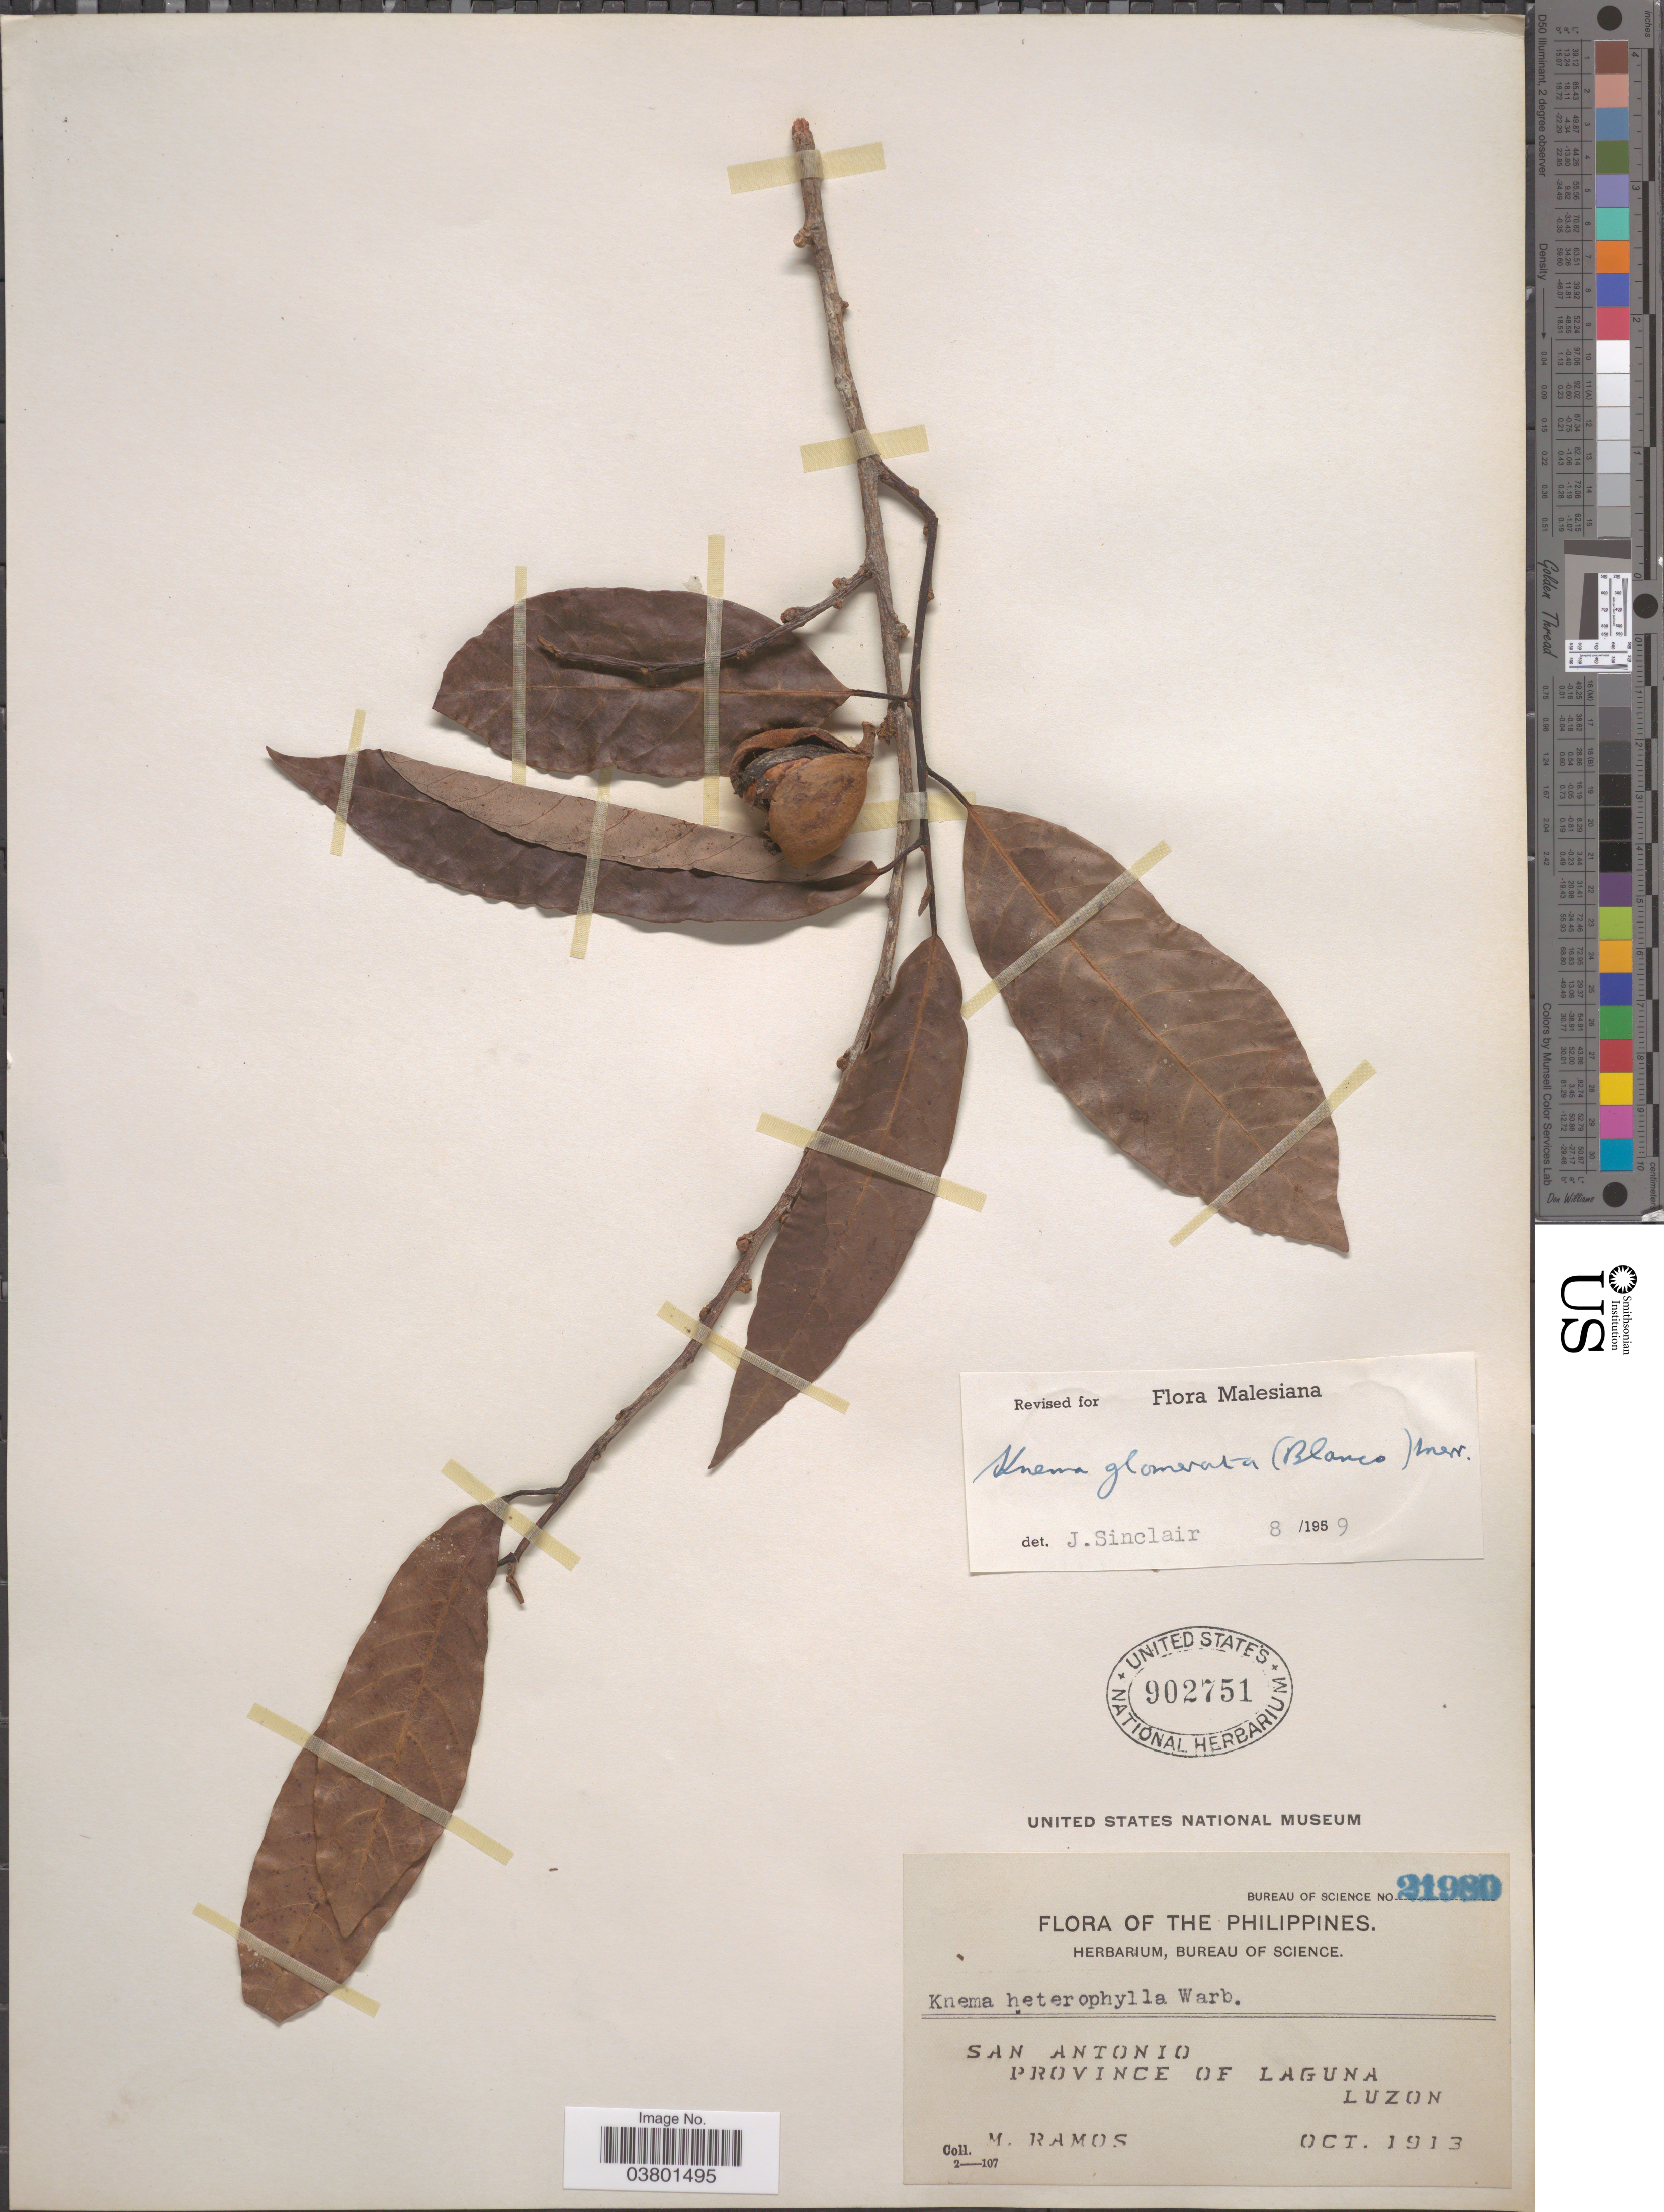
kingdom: Plantae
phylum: Tracheophyta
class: Magnoliopsida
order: Magnoliales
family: Myristicaceae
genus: Knema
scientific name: Knema glomerata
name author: (Blanco) Merr.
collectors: M. Ramos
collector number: Bureau of Science 21980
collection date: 1913-10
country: Philippines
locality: San Antonio. Province of Laguna. Luzon.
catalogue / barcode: US 902751